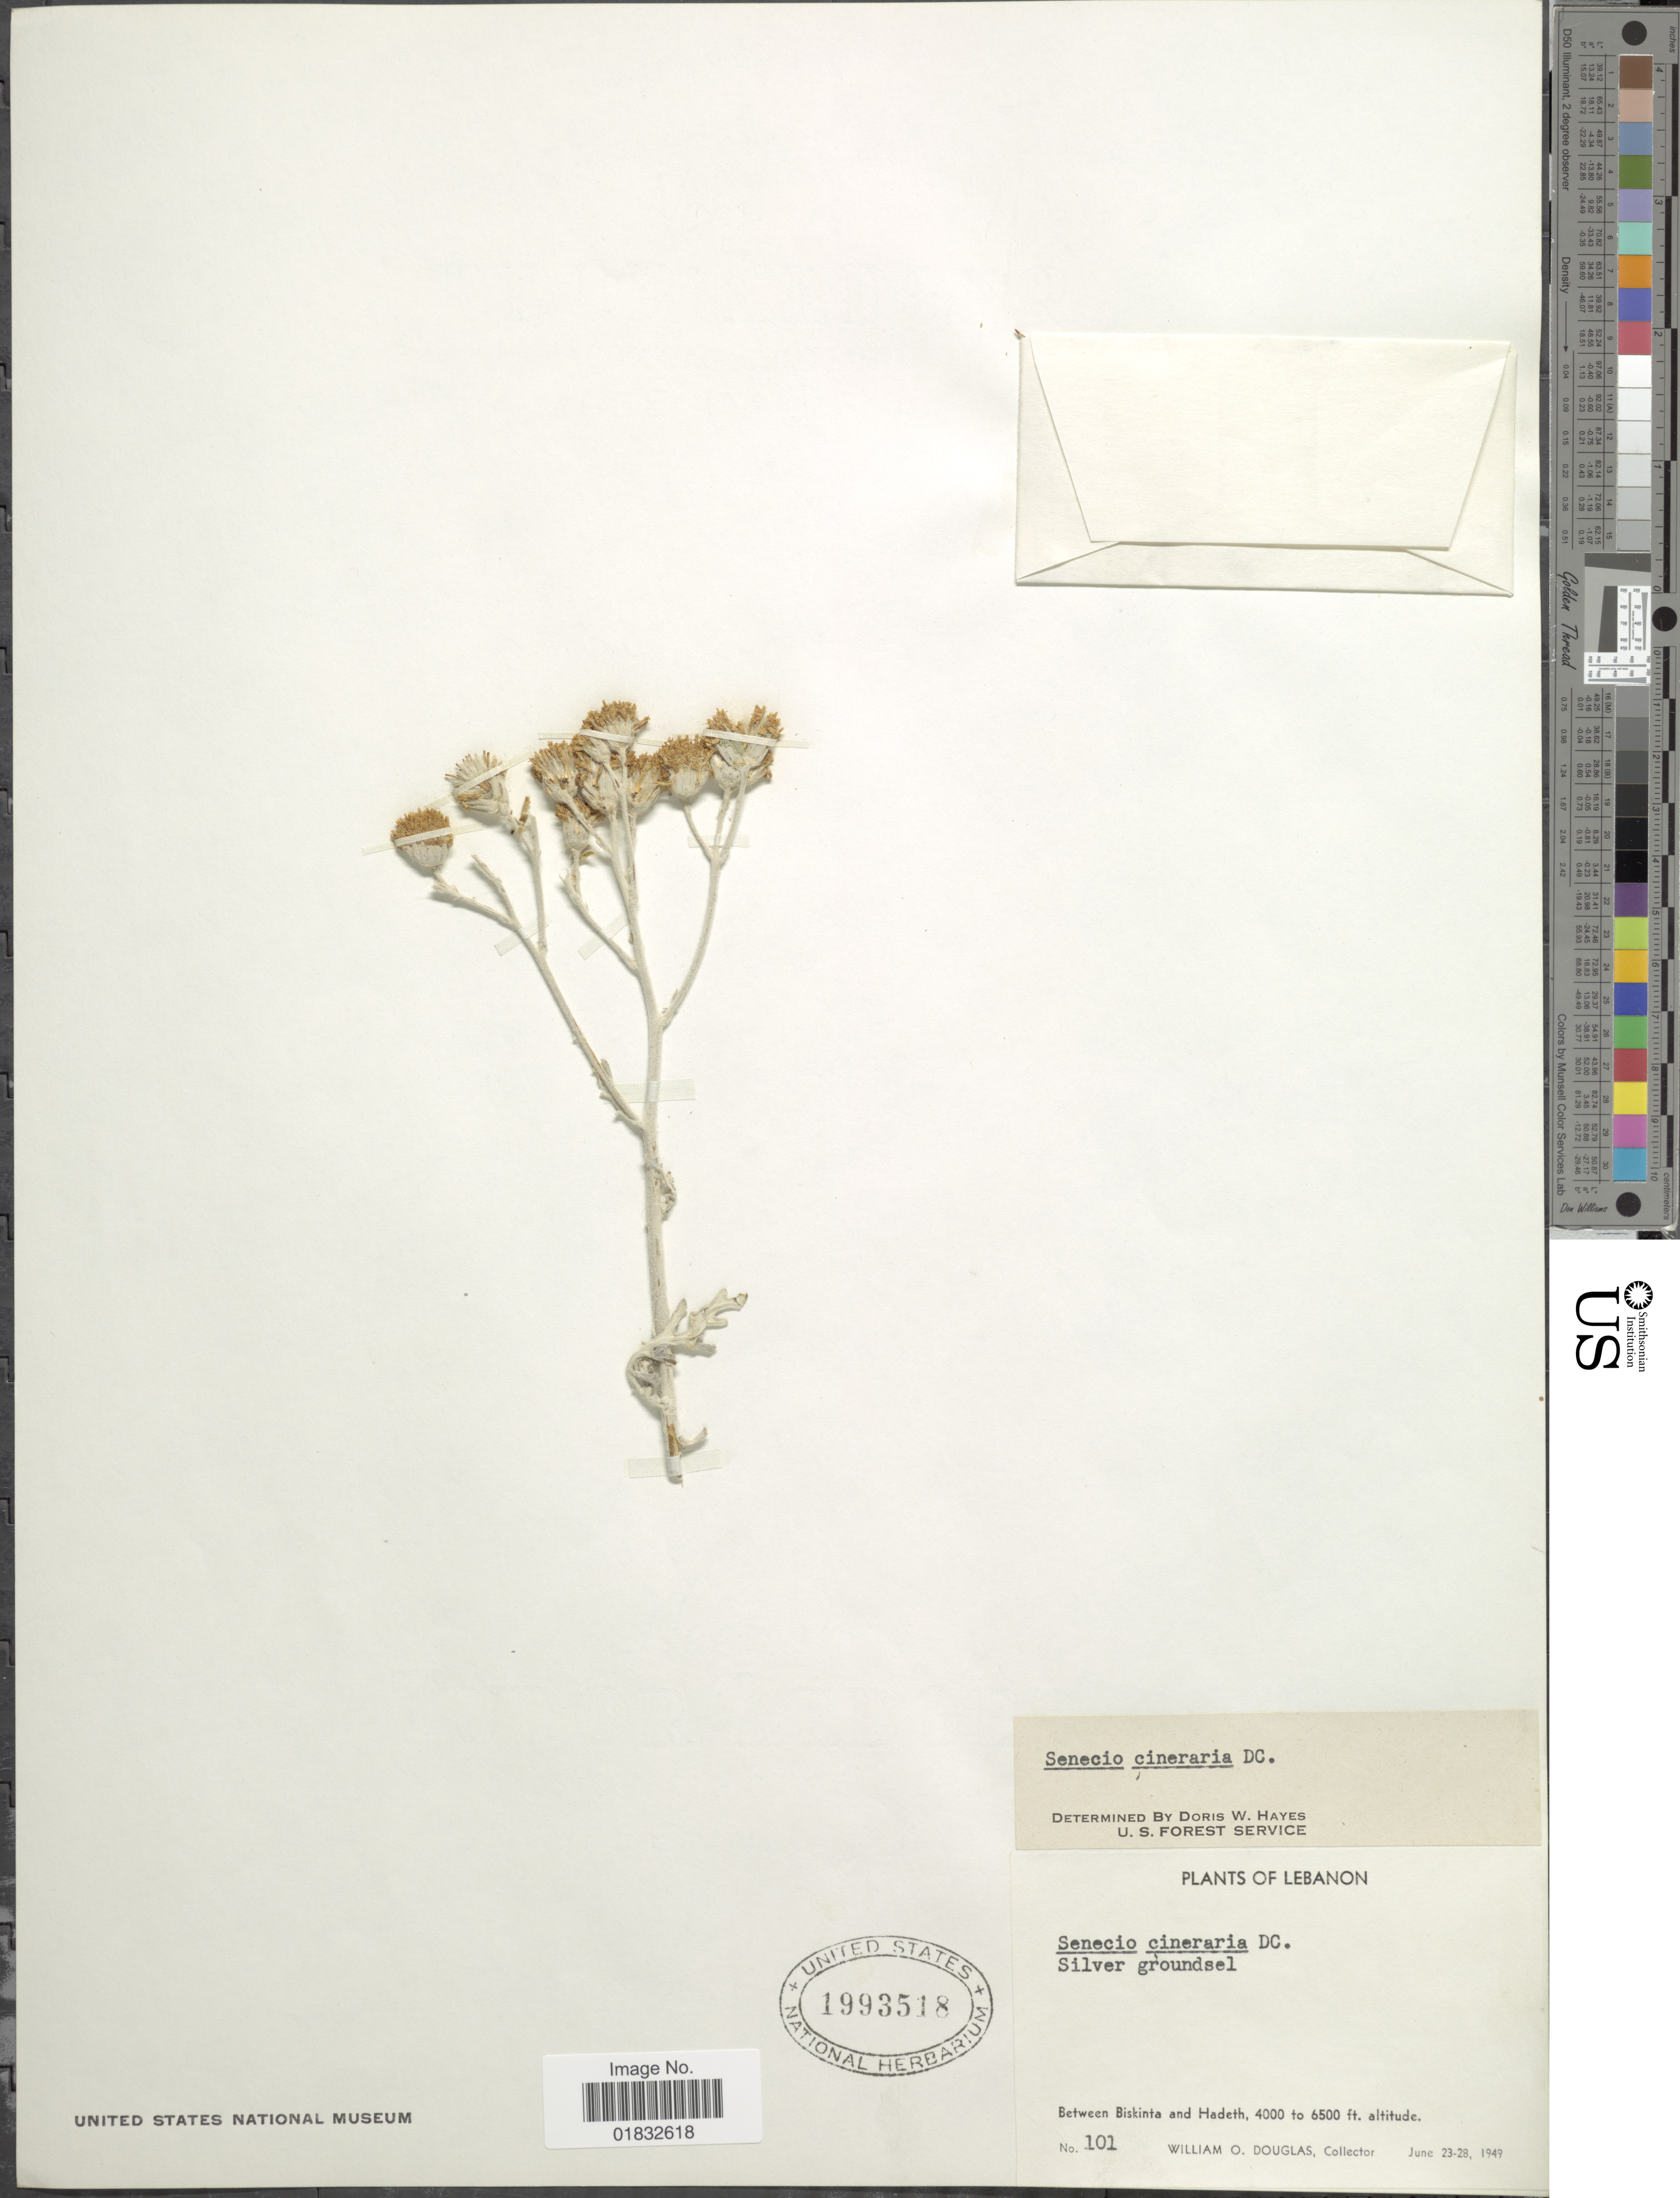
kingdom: Plantae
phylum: Tracheophyta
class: Magnoliopsida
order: Asterales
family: Asteraceae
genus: Jacobaea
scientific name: Jacobaea maritima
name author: (L.) Pelser & Meijden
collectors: W. Douglas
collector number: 101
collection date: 1949-06-23/1949-06-28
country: Lebanon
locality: Between Biskinta and Hadeth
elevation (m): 1219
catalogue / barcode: US 1993518